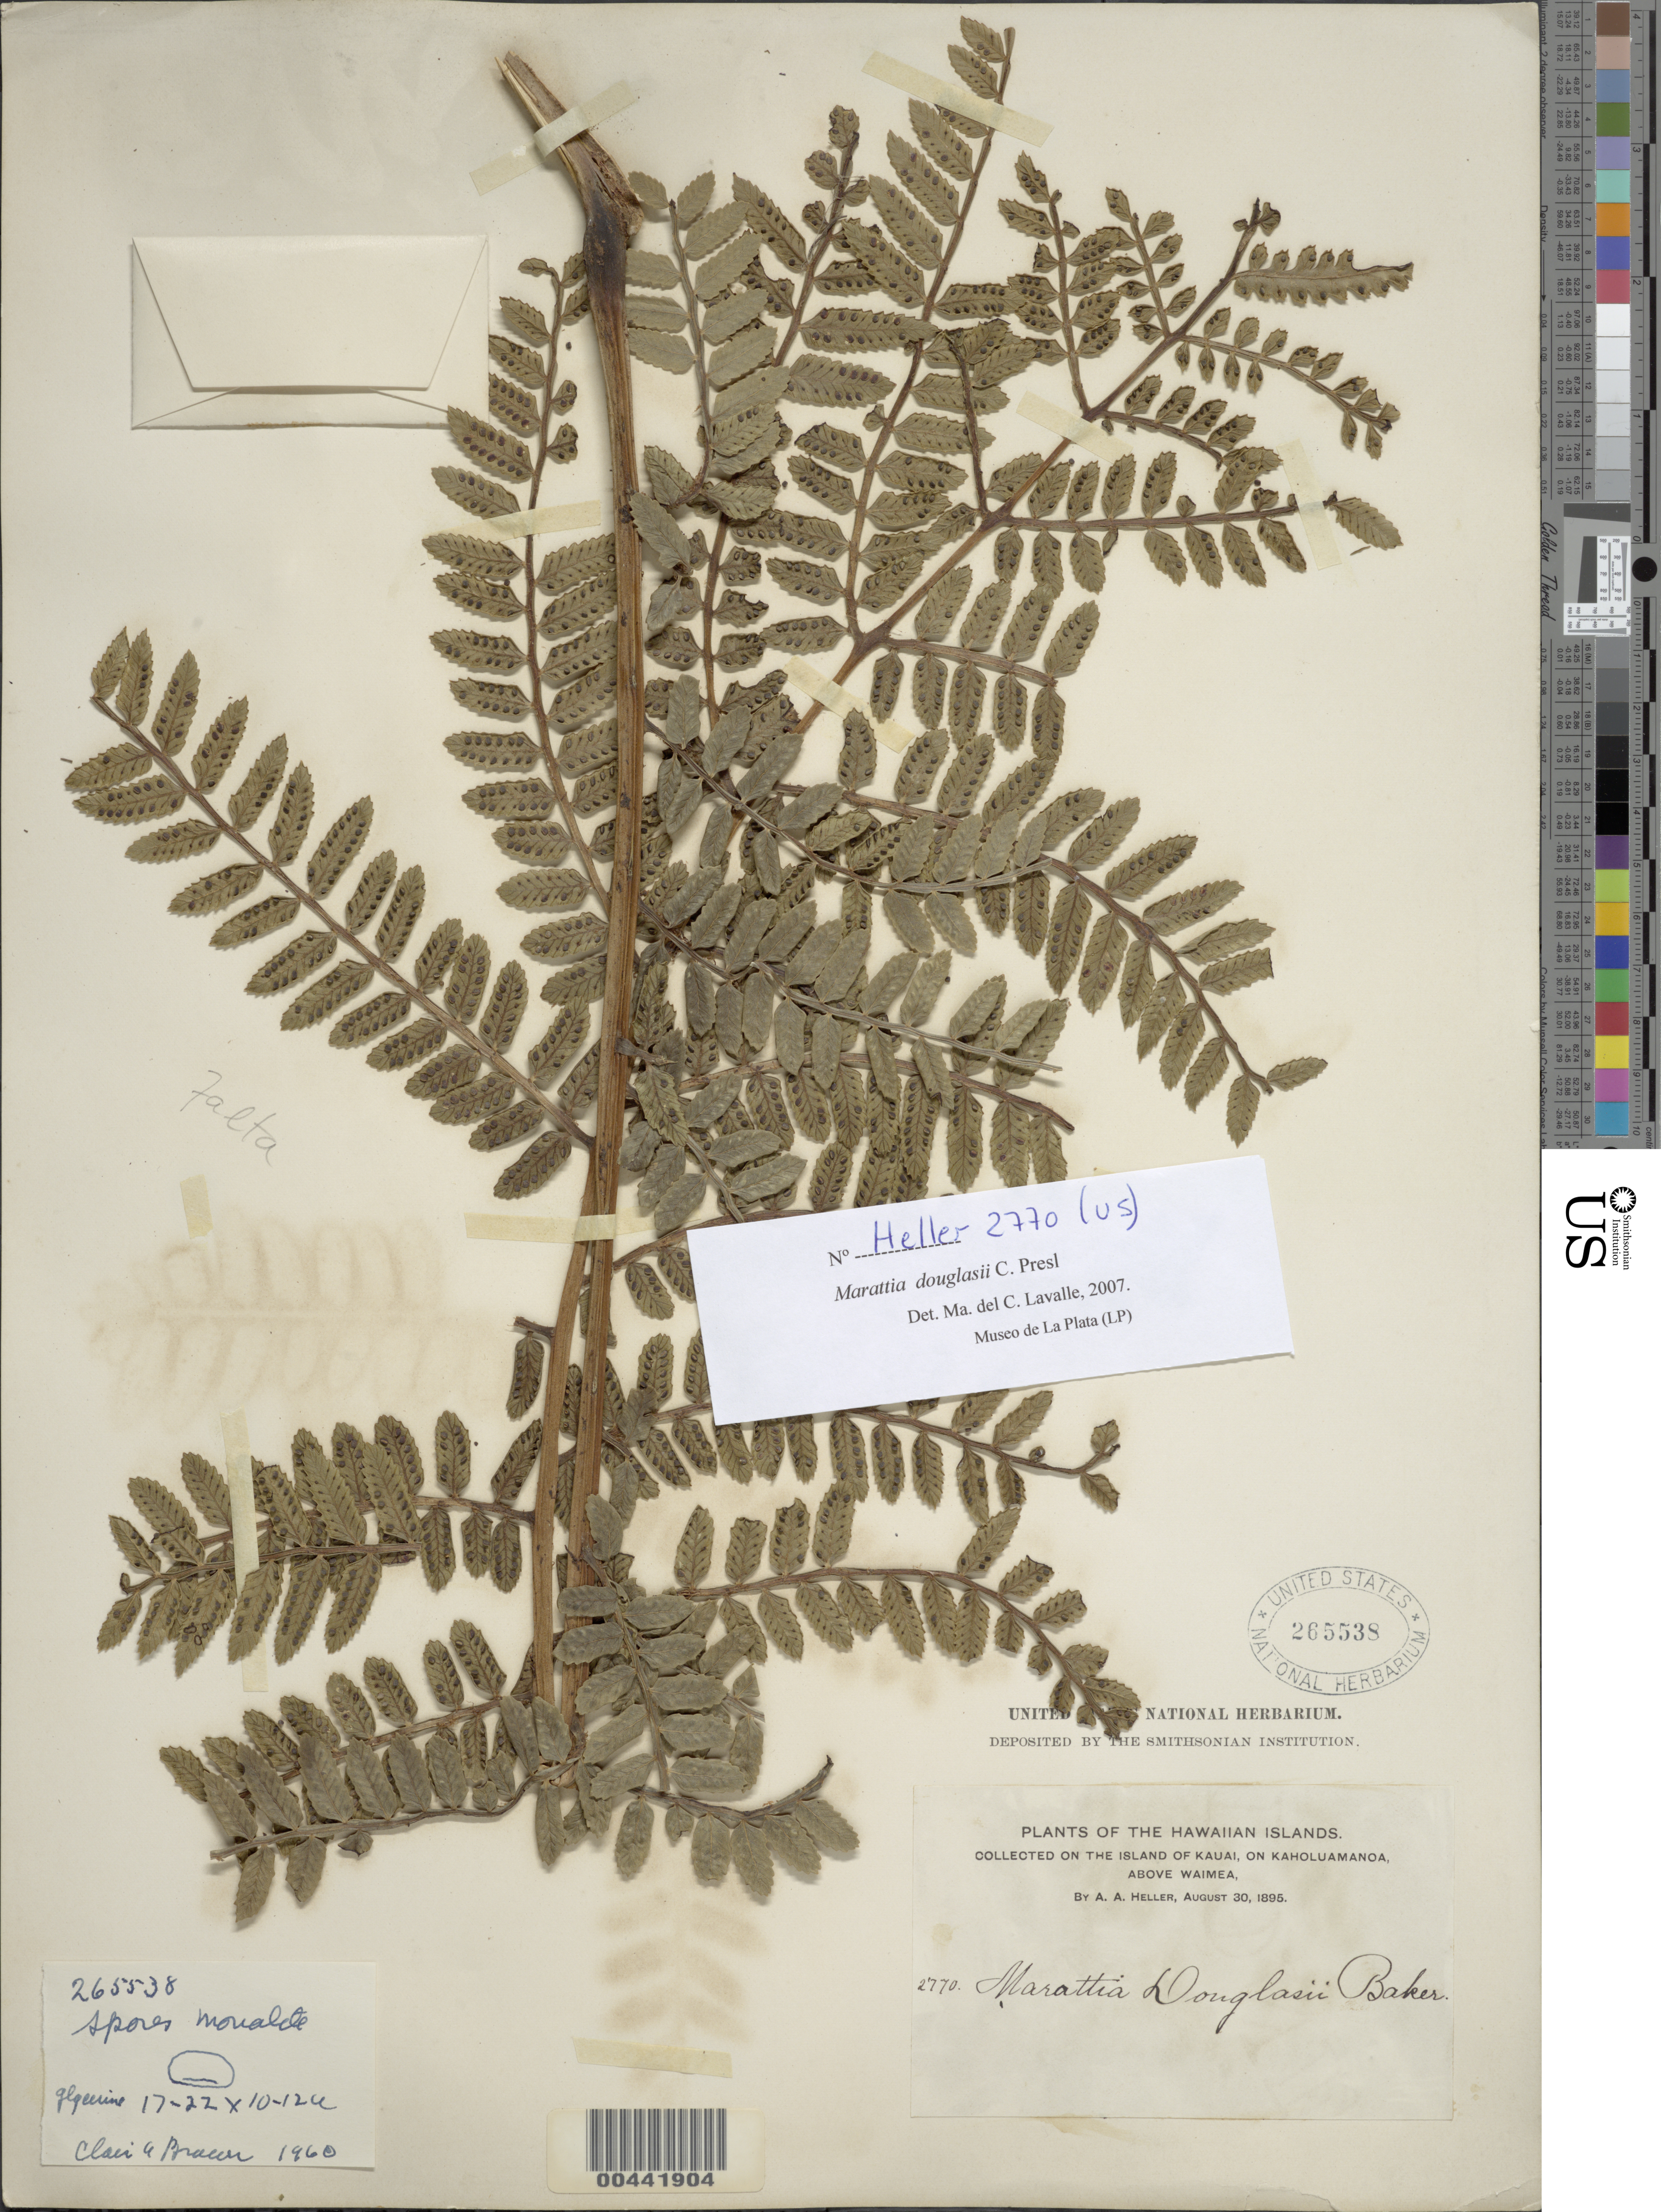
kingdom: Plantae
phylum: Tracheophyta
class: Polypodiopsida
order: Marattiales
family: Marattiaceae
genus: Marattia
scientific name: Marattia douglasii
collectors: A. A. Heller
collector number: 2770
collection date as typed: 30 Aug 1895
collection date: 1895-08-30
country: United States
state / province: Hawaii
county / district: Kauai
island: Kaua'i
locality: On Kaholuamanoa, above Waimea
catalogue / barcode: US 265538